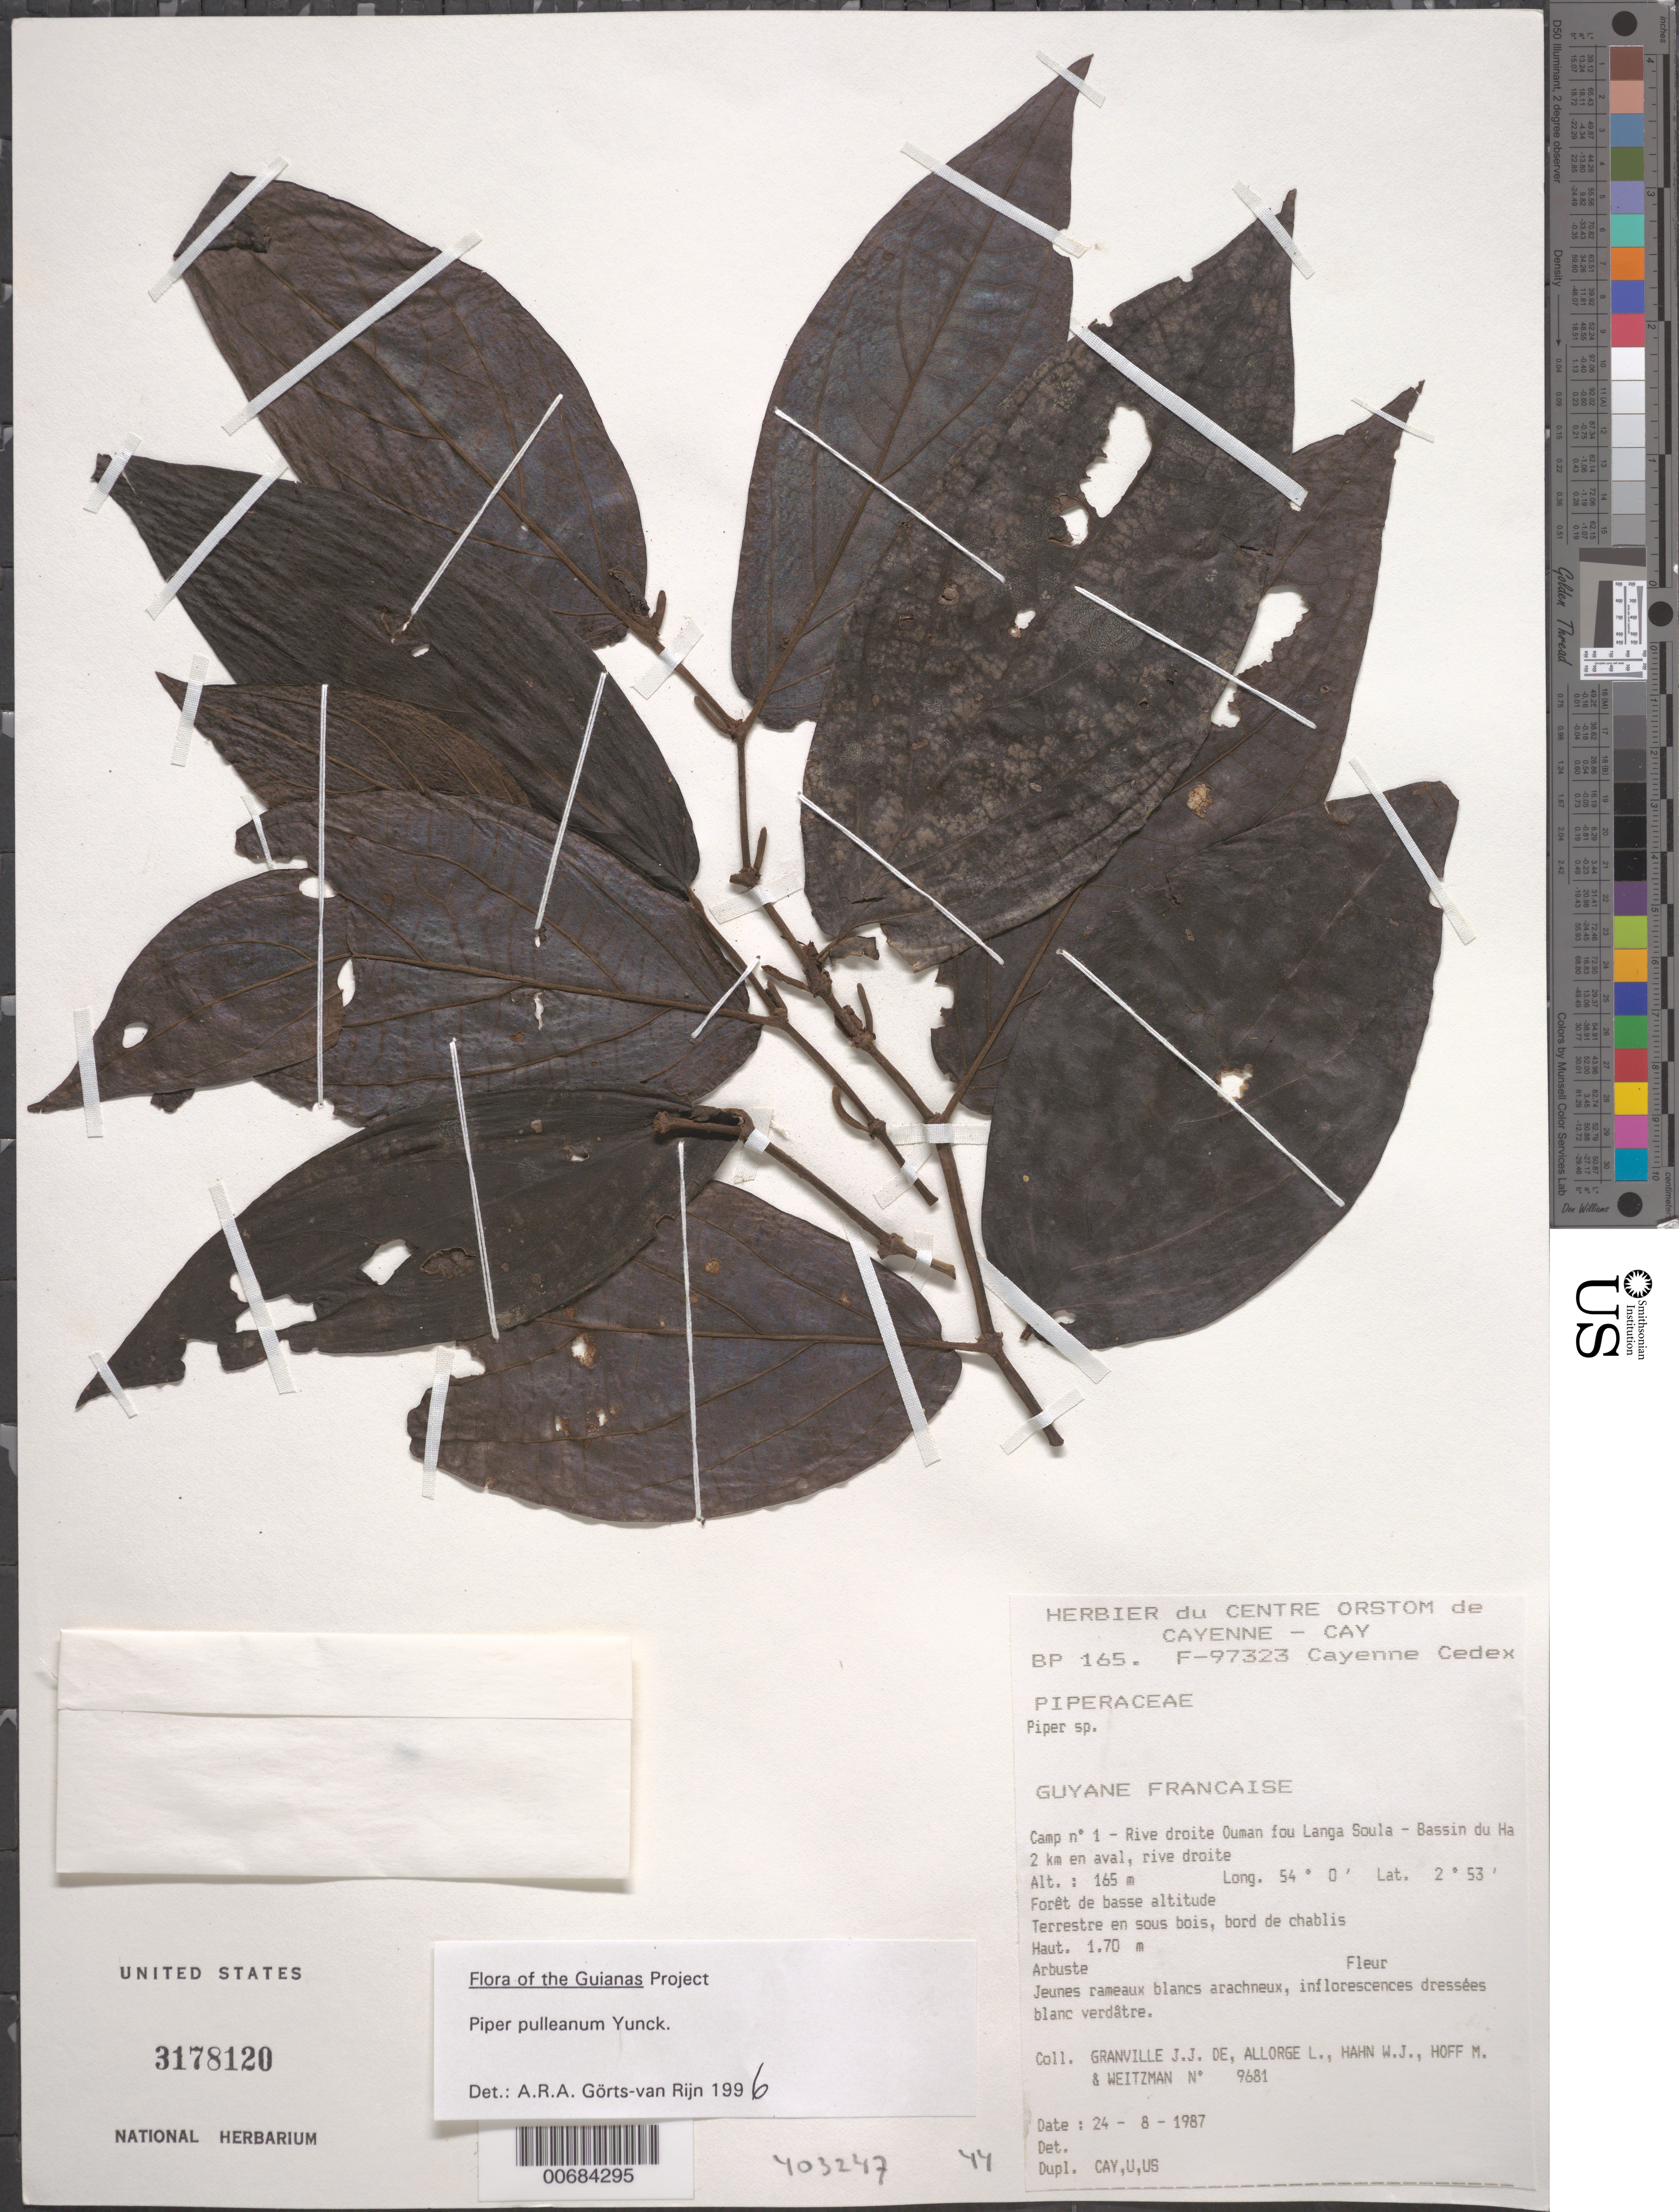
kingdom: Plantae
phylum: Tracheophyta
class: Magnoliopsida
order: Piperales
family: Piperaceae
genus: Piper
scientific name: Piper pulleanum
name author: Yunck.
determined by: Görts-van Rijn, A. R. A.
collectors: J.-J. de Granville, L. Allorge, W. J. Hahn, M. Hoff & A. L. Weitzman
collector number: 9681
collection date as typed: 24-Aug-87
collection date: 1987-08-24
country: French Guiana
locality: Ouman fou Langa Soula, Camp #1, Bassin du Haut-Marouini, 2 km en aval, rive droite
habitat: Forêt de basse altitude. Terrestre en sous bois, bord de chablis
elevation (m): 165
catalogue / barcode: US 3178120